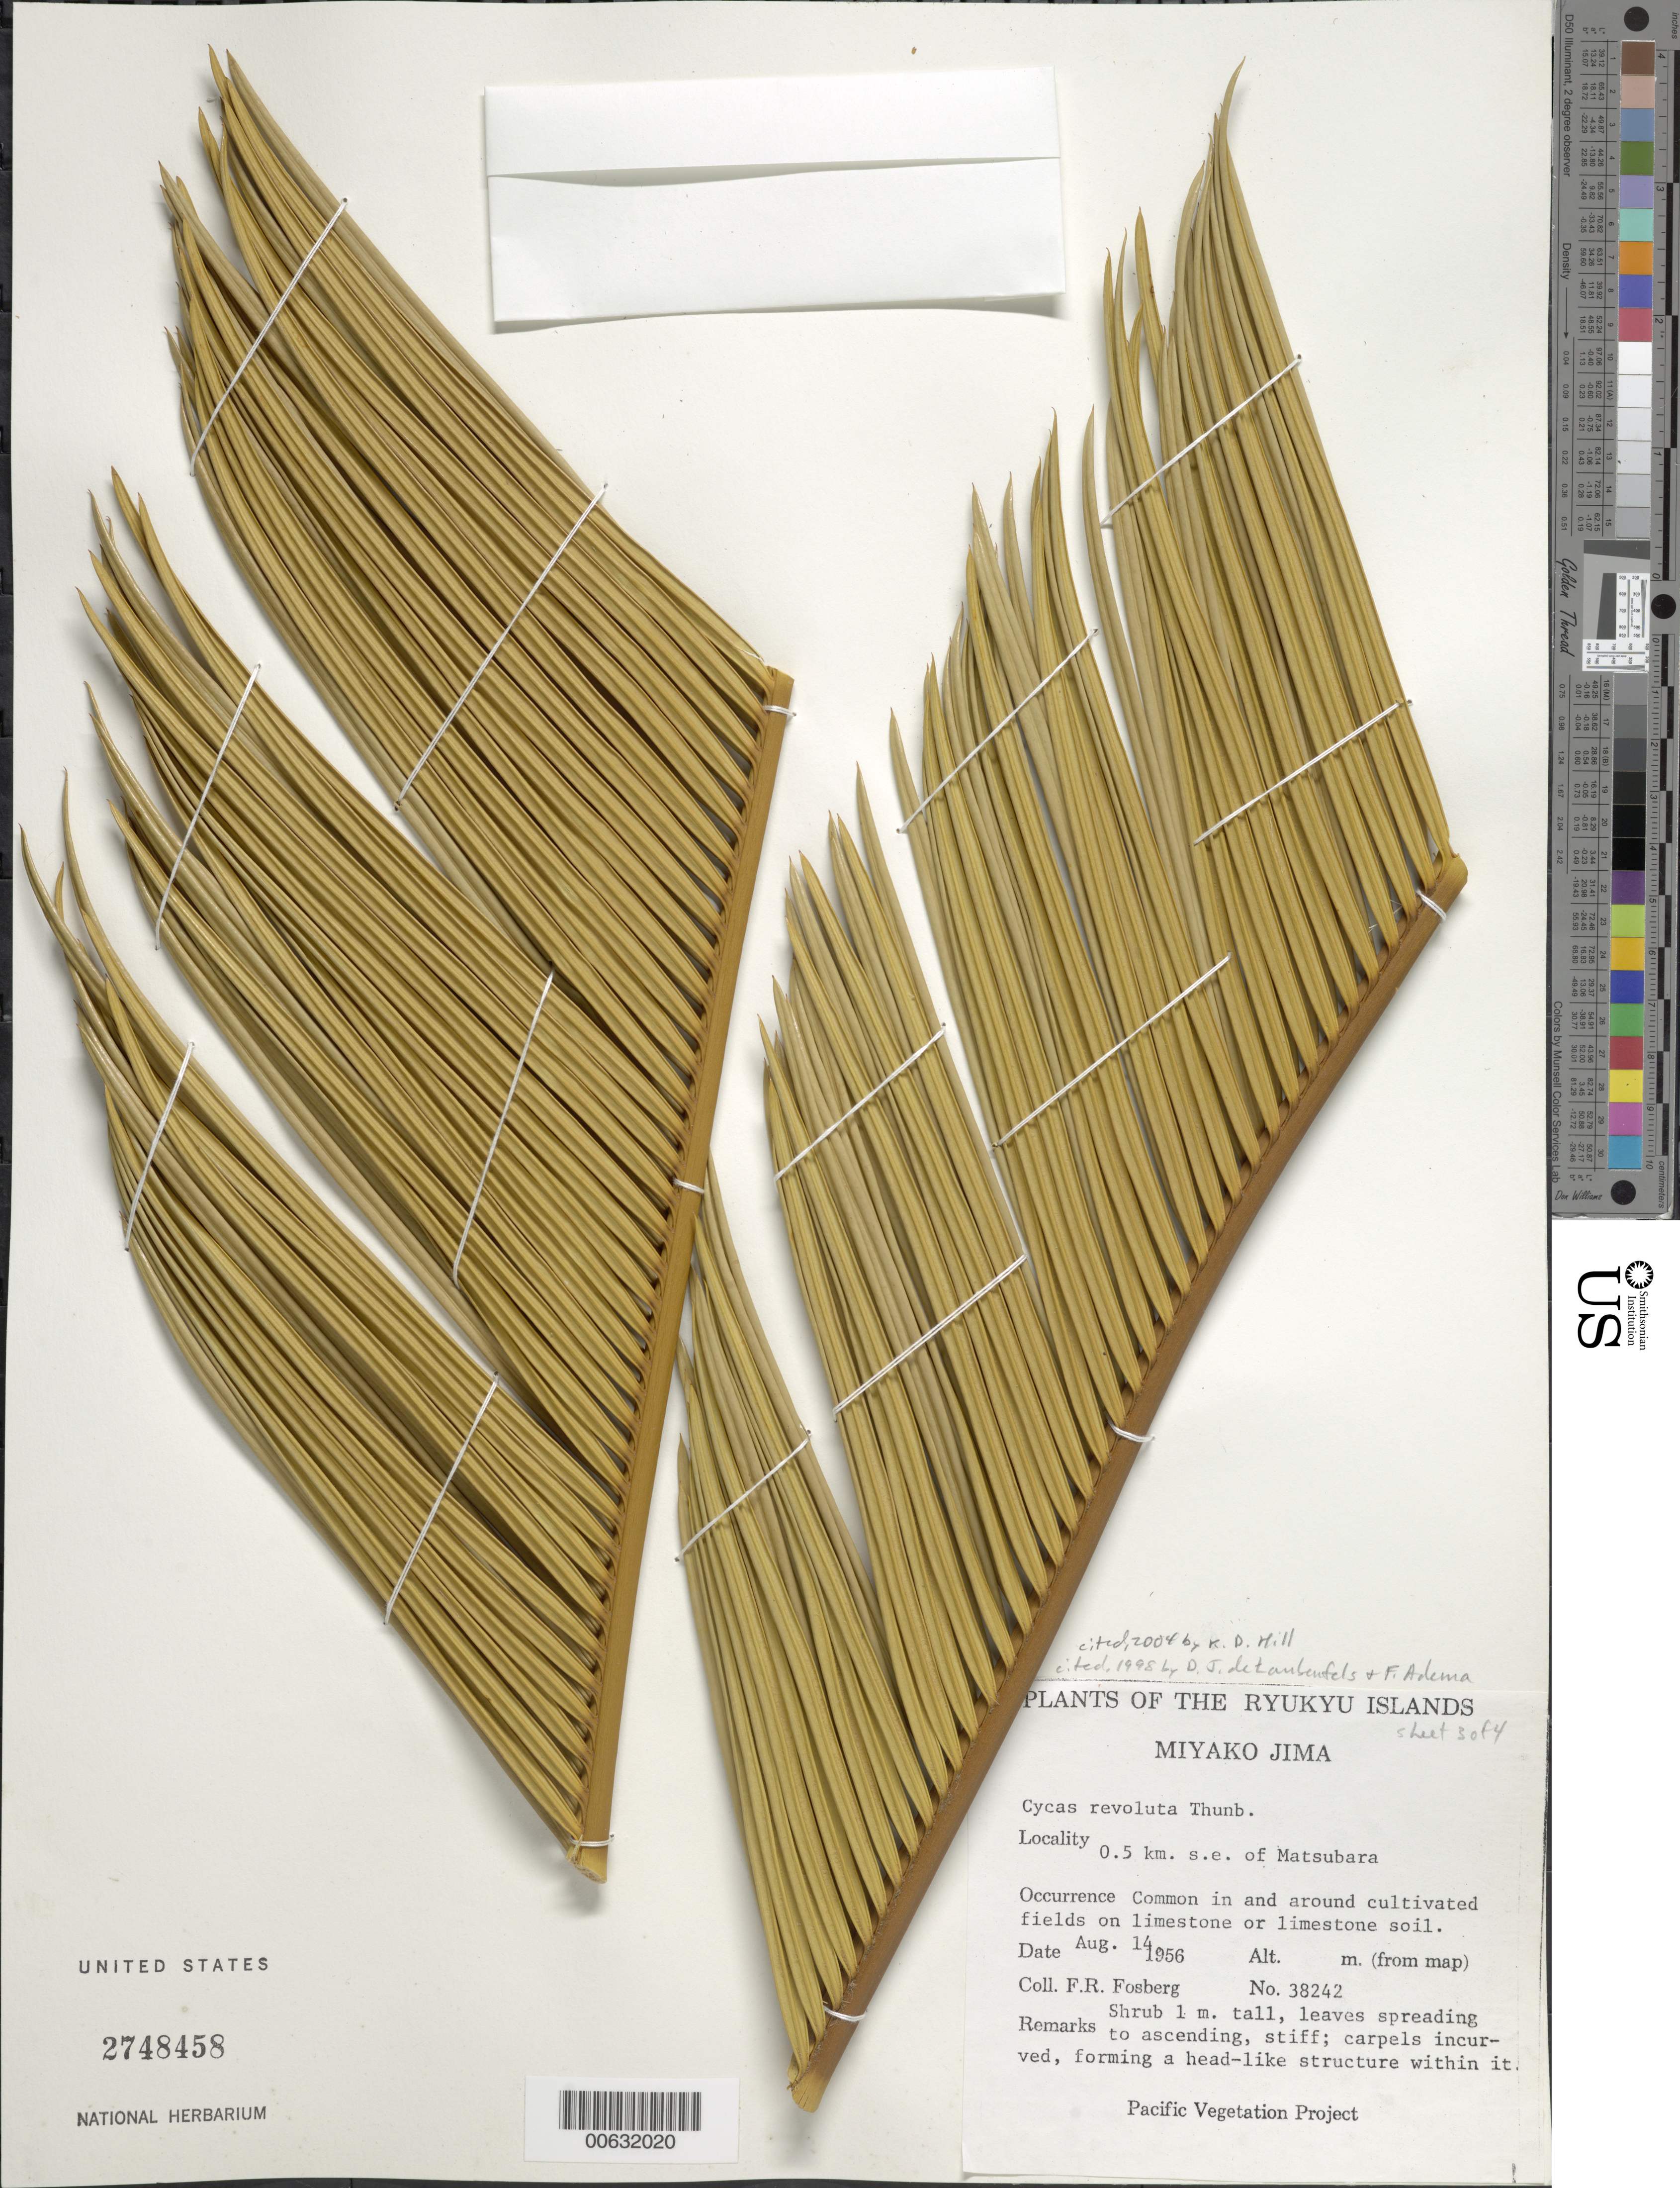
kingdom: Plantae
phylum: Tracheophyta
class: Cycadopsida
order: Cycadales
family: Cycadaceae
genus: Cycas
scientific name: Cycas revoluta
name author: Thunb.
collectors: F. Fosburg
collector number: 38242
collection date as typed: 14 Aug 1956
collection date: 1956-08-14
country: Japan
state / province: Okinawa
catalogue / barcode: US 2748458